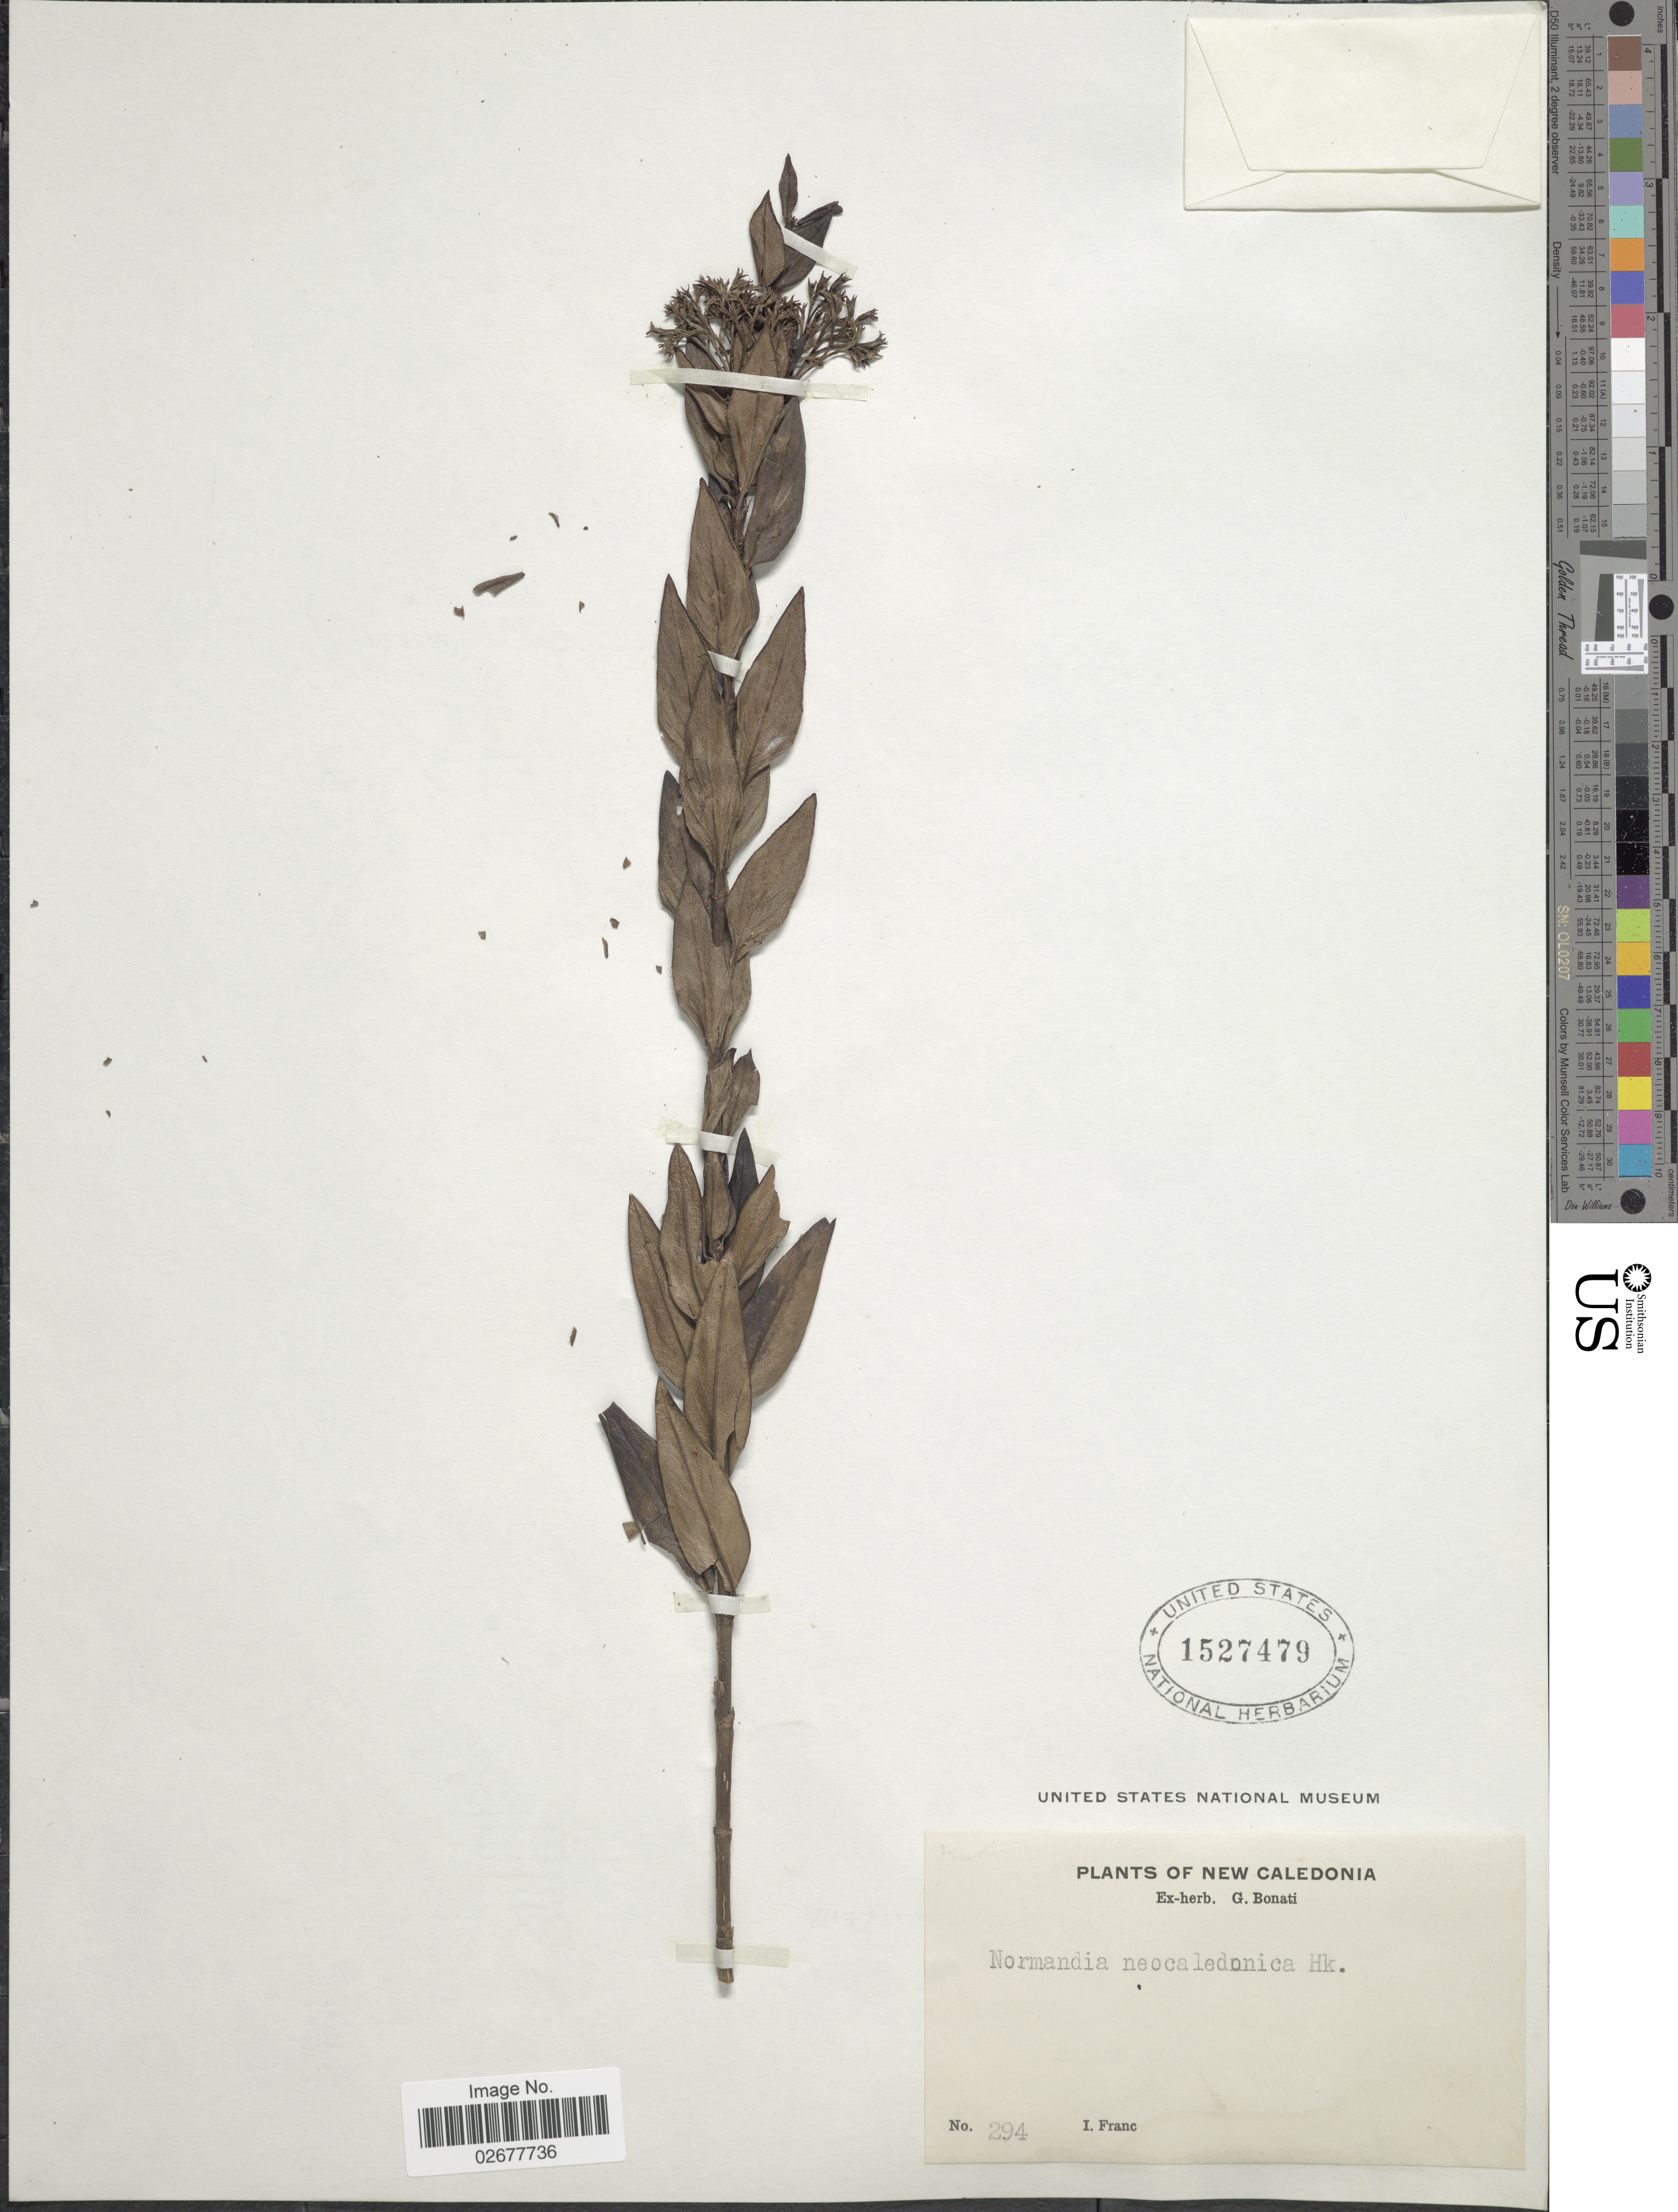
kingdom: Plantae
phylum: Tracheophyta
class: Magnoliopsida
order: Gentianales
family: Rubiaceae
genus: Normandia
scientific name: Normandia neocaledonica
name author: Hook. f.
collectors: I. Franc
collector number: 294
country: New Caledonia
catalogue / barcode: US 1527479